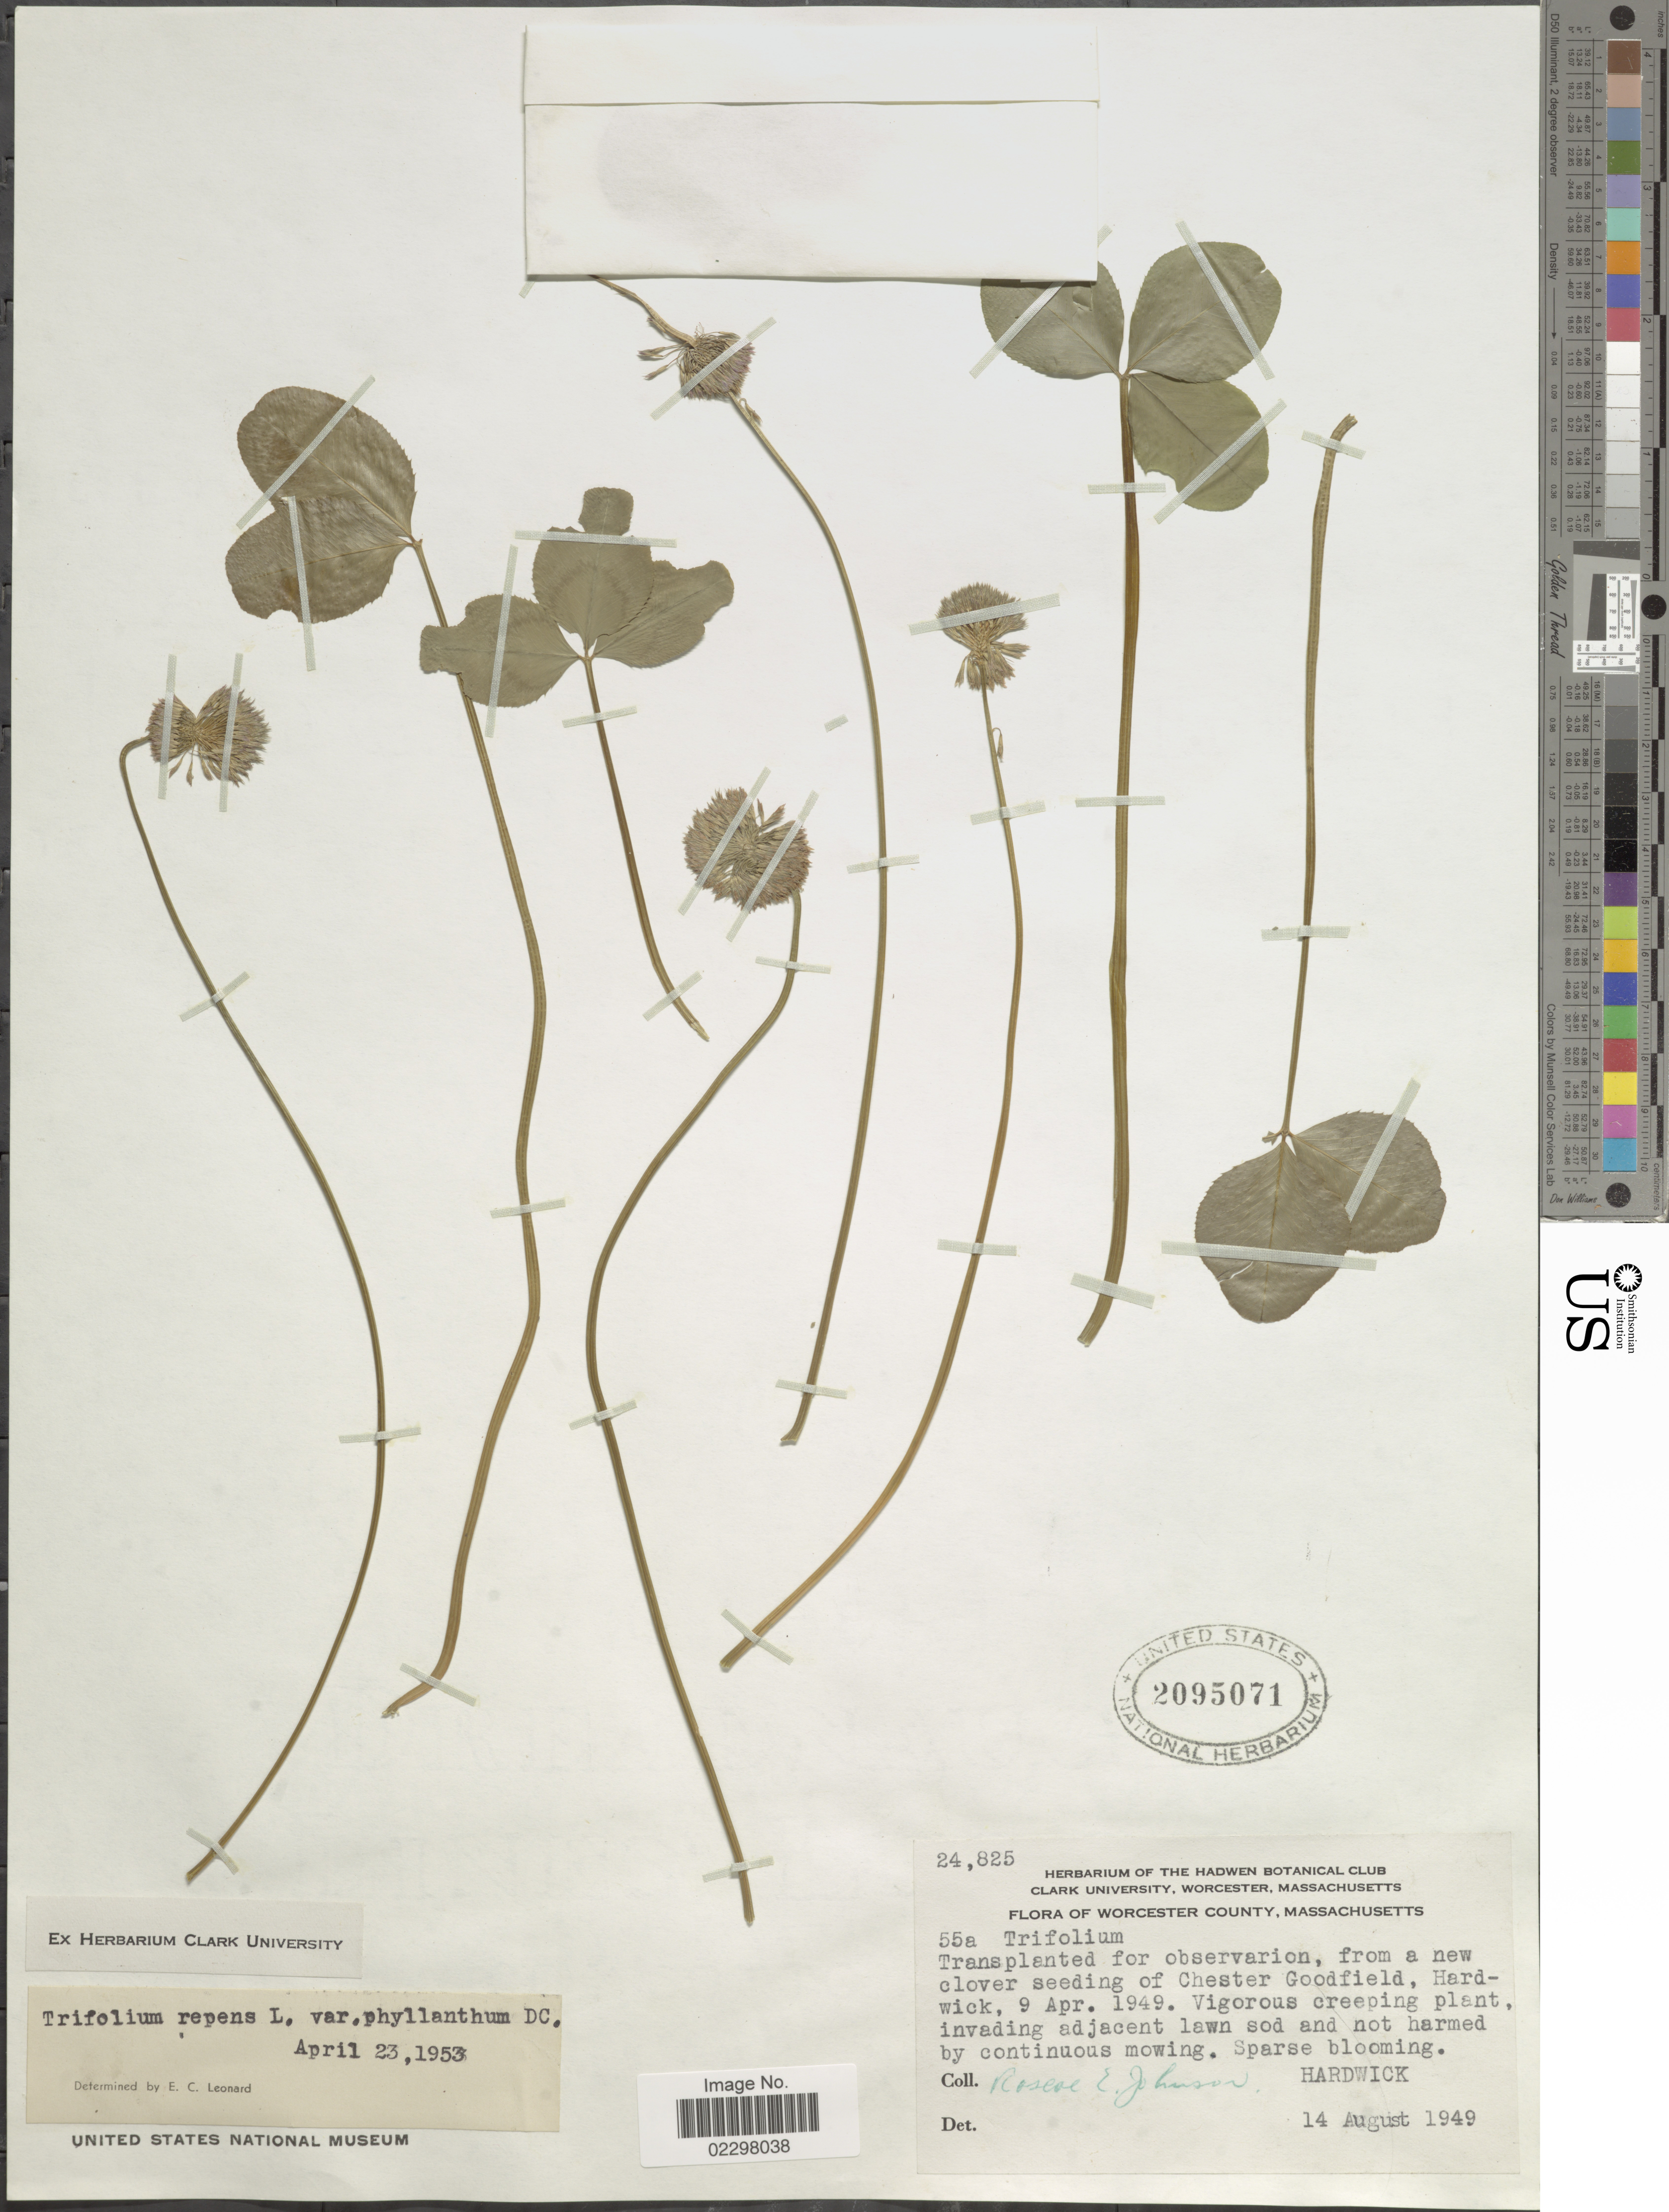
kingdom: Plantae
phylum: Tracheophyta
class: Magnoliopsida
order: Fabales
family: Fabaceae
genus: Trifolium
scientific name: Trifolium repens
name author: L.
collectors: R. Johnson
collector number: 24825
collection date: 1949-08-14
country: United States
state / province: Massachusetts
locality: Worcester County, from a new clover seeding of Chester Goodfield, Hardwick, invading adjacent lawn sod and not harmed by continuous mowing, Hardwick.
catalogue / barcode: US 2095071